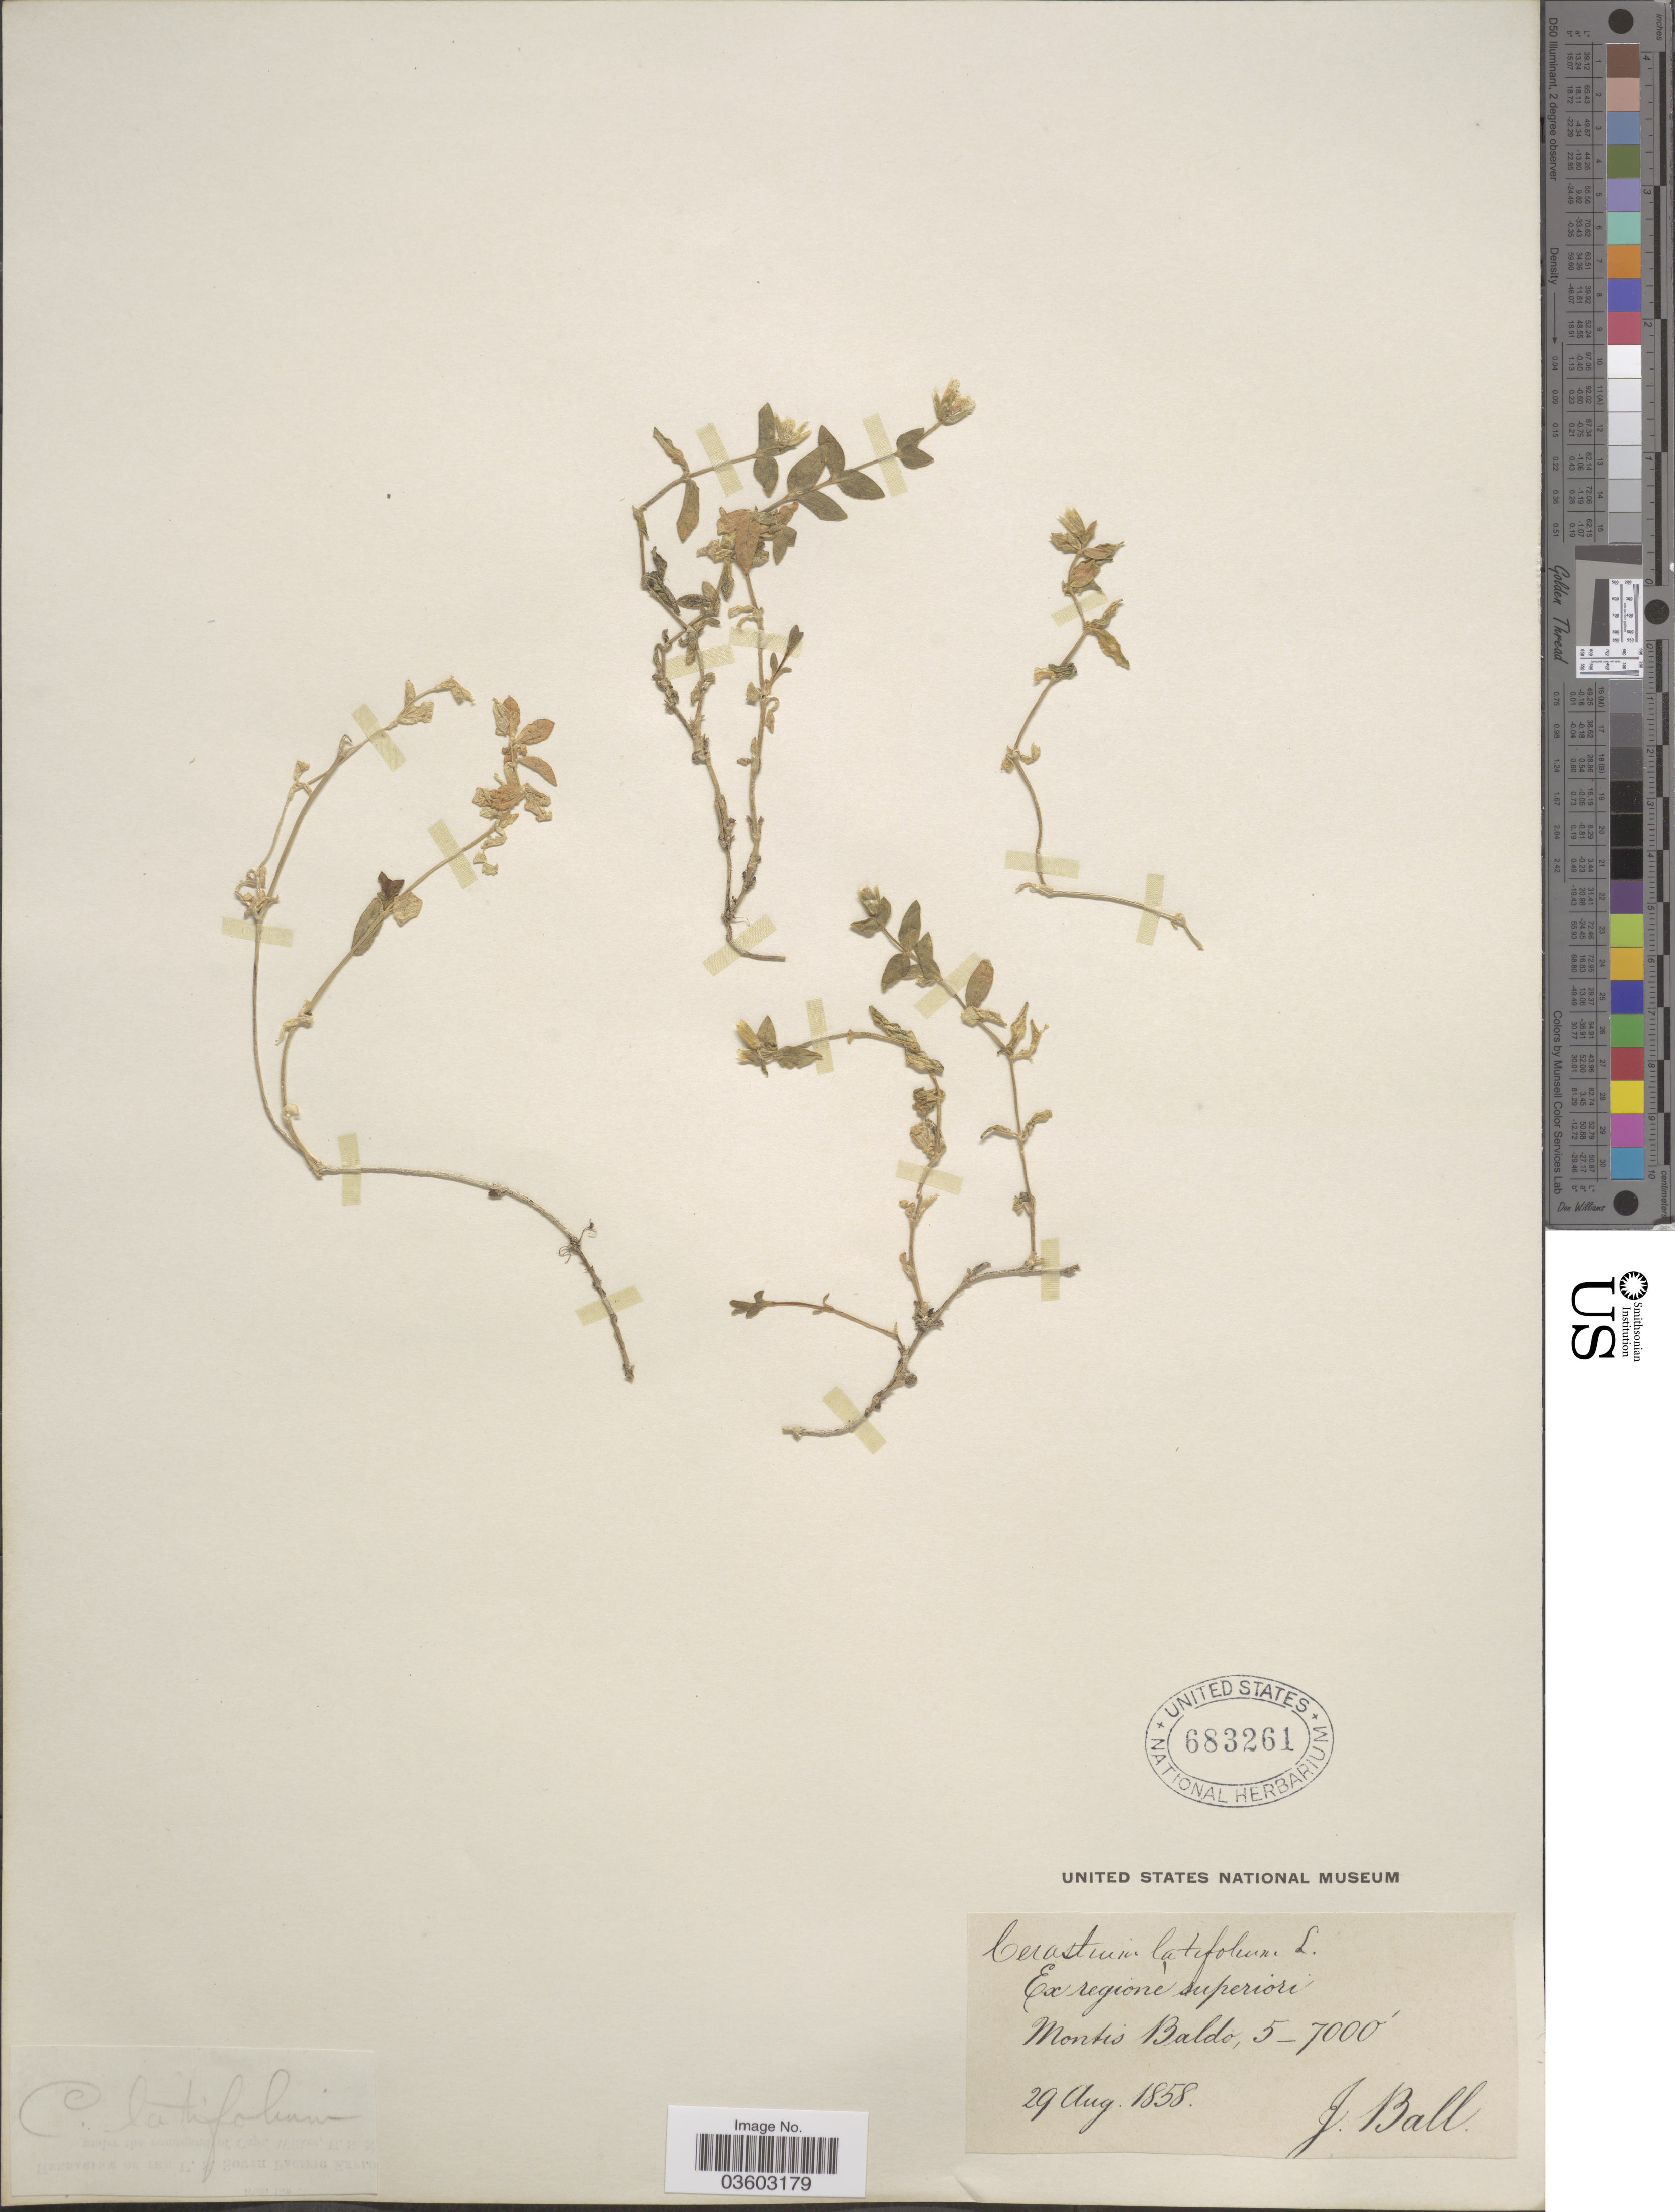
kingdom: Plantae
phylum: Tracheophyta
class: Magnoliopsida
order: Caryophyllales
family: Caryophyllaceae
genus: Cerastium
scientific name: Cerastium latifolium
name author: L.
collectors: J. Ball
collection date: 1858-08-29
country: Italy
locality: Ex regione superiori Montis Baldo.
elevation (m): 1524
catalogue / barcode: US 683261